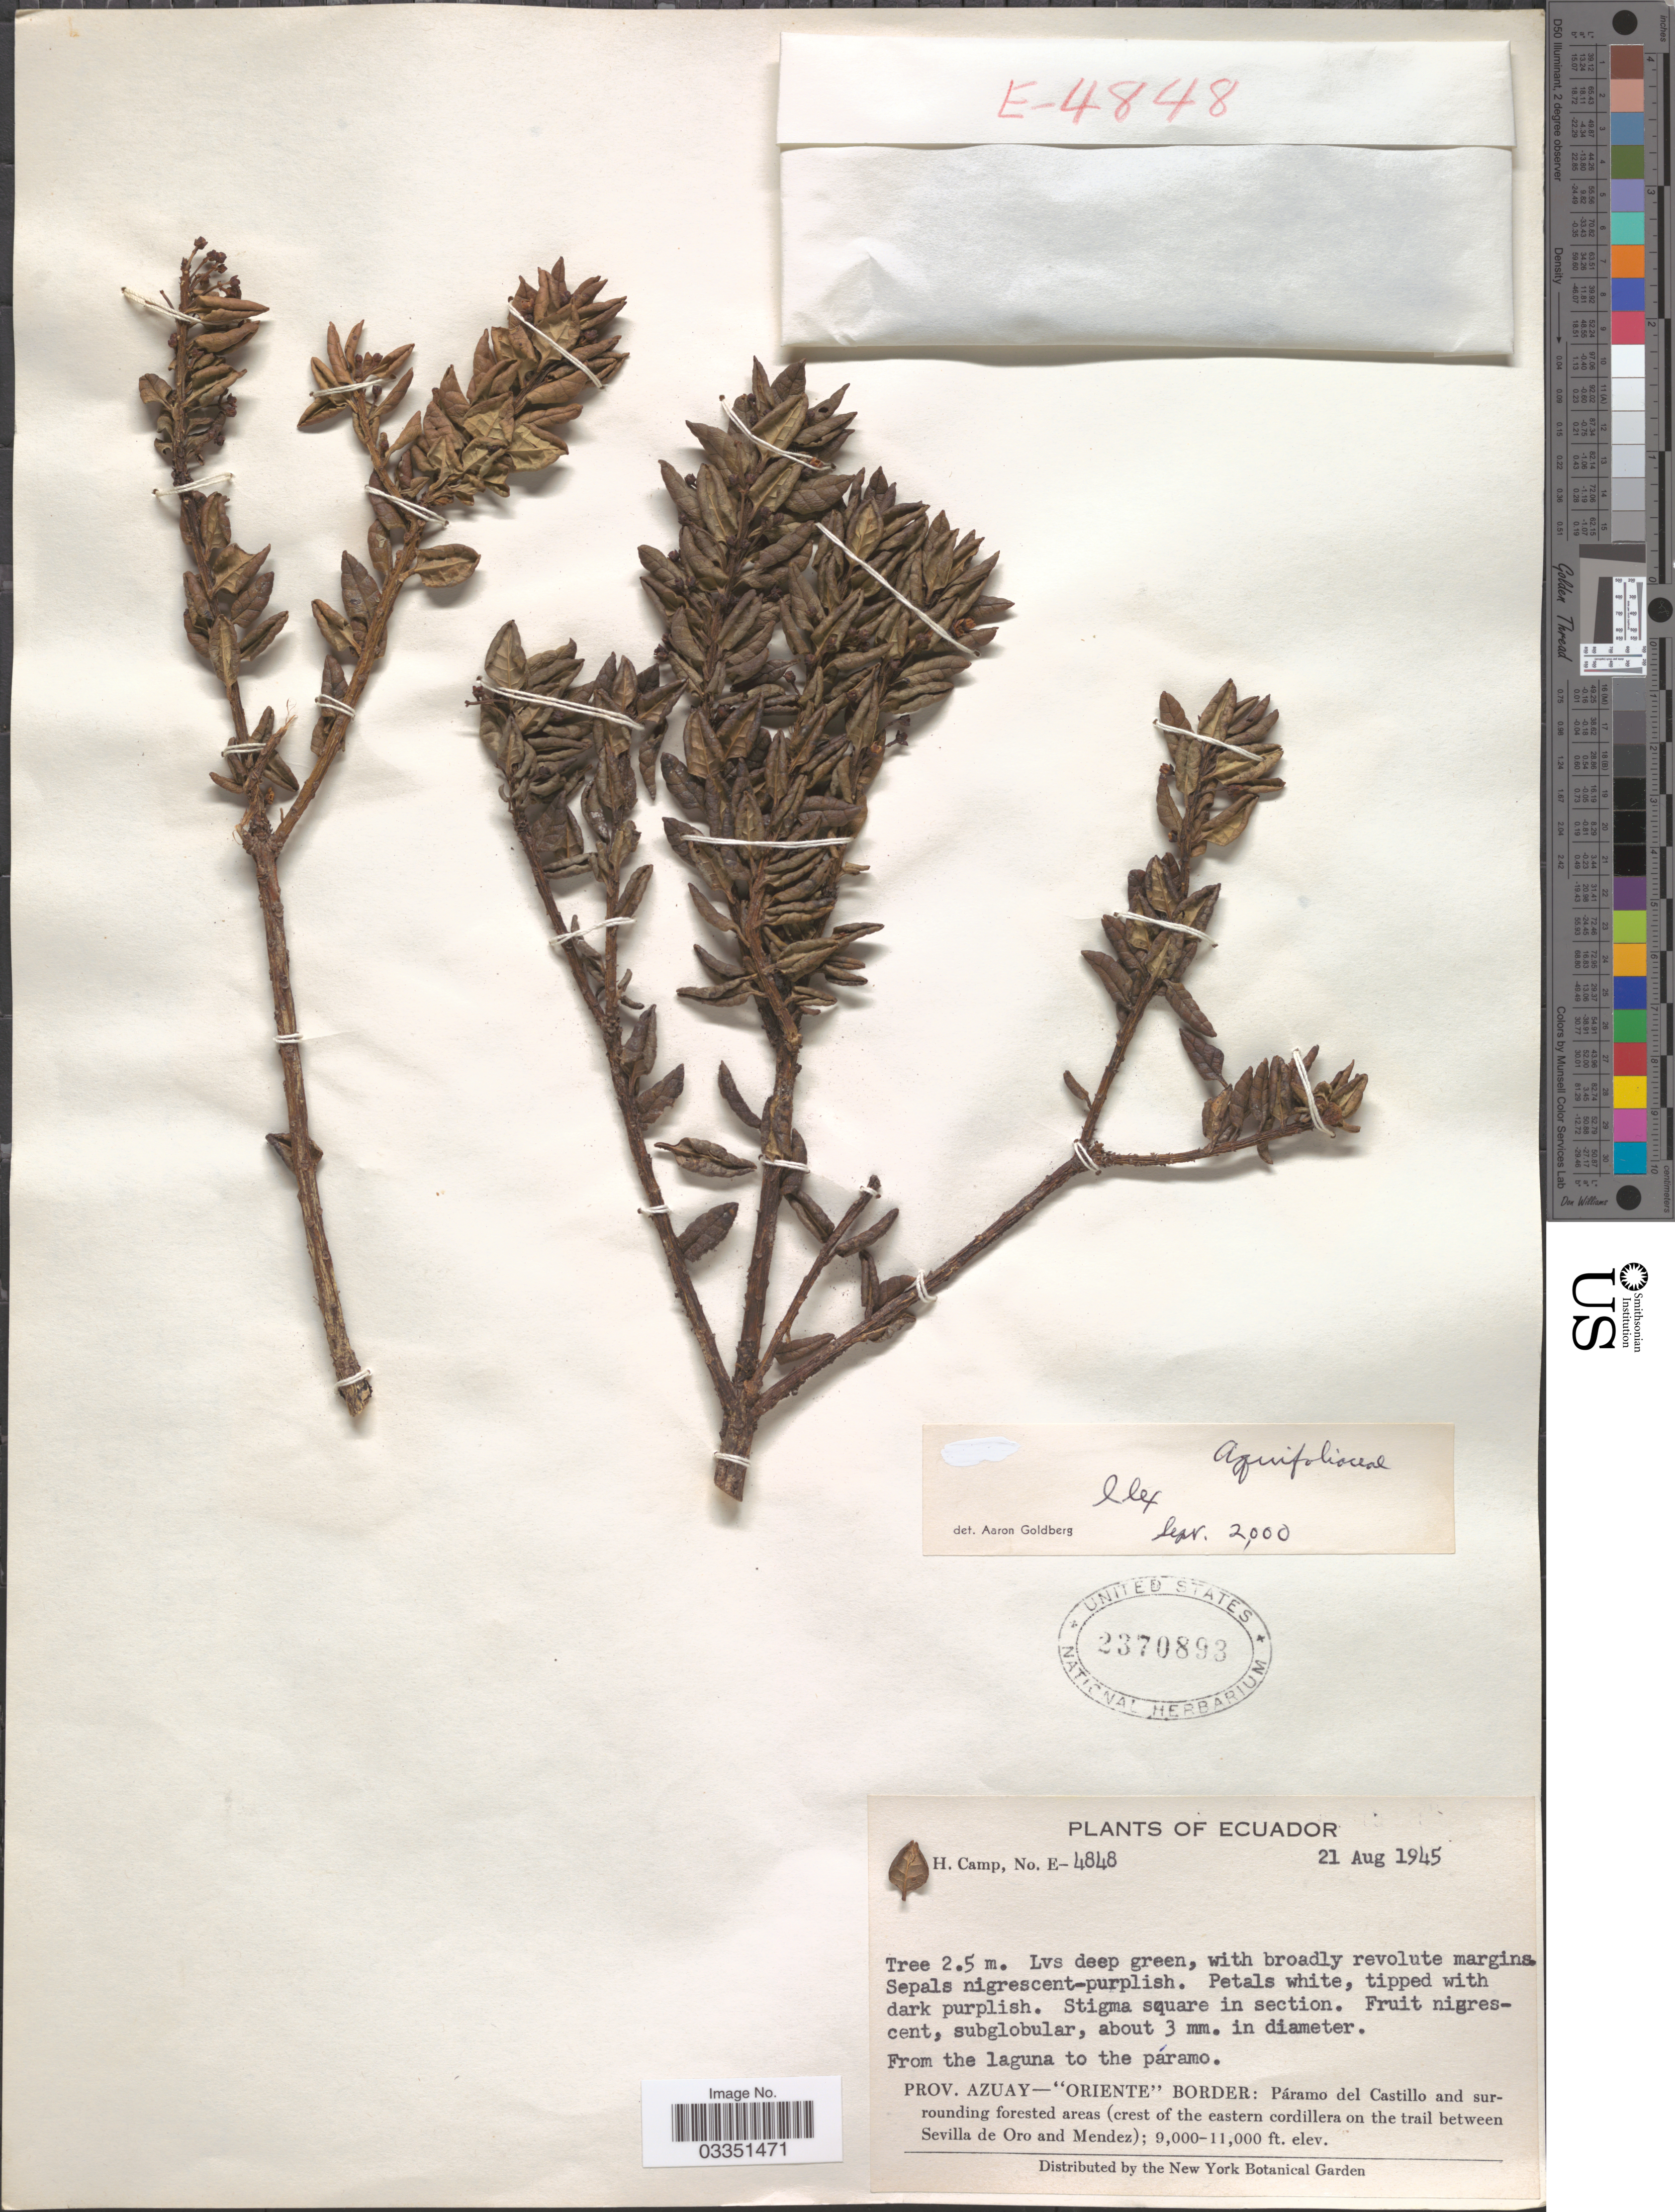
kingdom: Plantae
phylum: Tracheophyta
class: Magnoliopsida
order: Aquifoliales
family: Aquifoliaceae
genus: Ilex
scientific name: Ilex sp.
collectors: W. H. Camp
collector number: E-4848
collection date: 1945-08-21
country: Ecuador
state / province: Azuay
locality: Prov. Azuay - "Oriente" Border: Páramo del Castillo and surrounding forested areas (crest of the eastern cordillera on the trail between Sevilla de Oro and Mendez).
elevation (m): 2743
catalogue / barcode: US 2370893